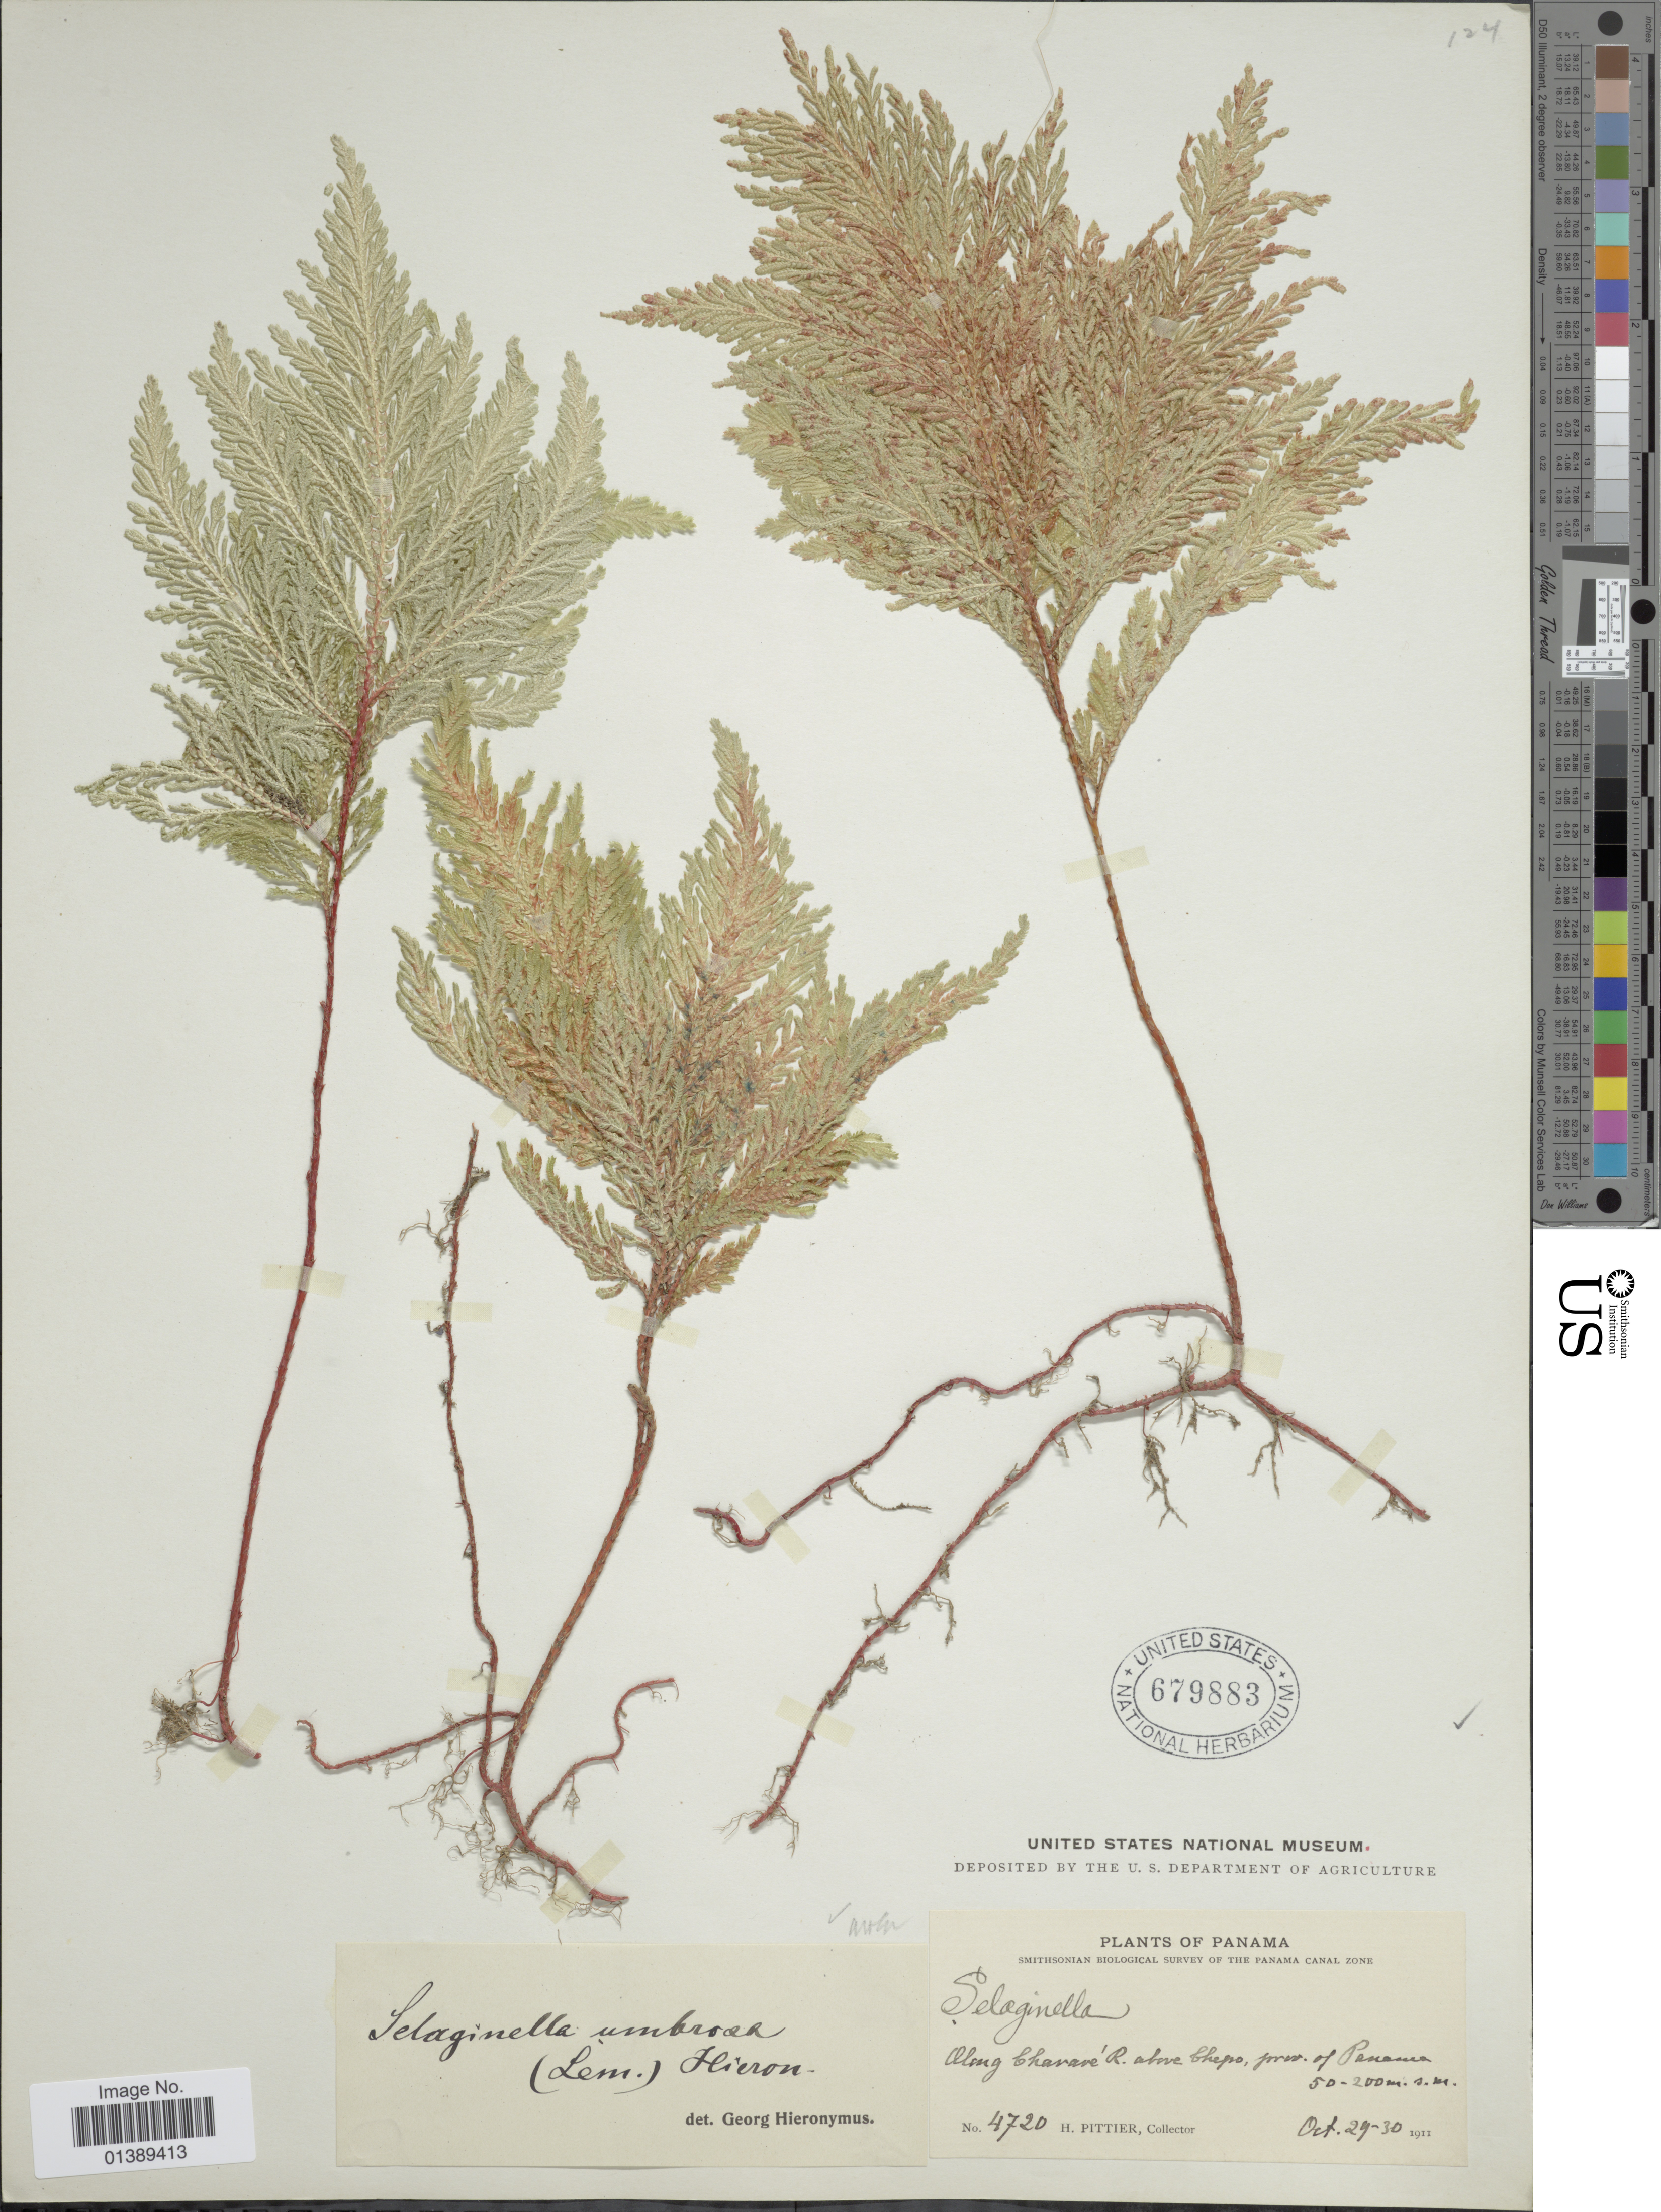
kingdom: Plantae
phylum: Tracheophyta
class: Lycopodiopsida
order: Selaginellales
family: Selaginellaceae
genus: Selaginella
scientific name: Selaginella umbrosa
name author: Lem. ex Hieron.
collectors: H. F. Pittier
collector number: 4720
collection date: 1911-10-29/1911-10-30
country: Panama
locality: Along chararé R above Chepo, prov. of Panama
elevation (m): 50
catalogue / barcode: US 679883